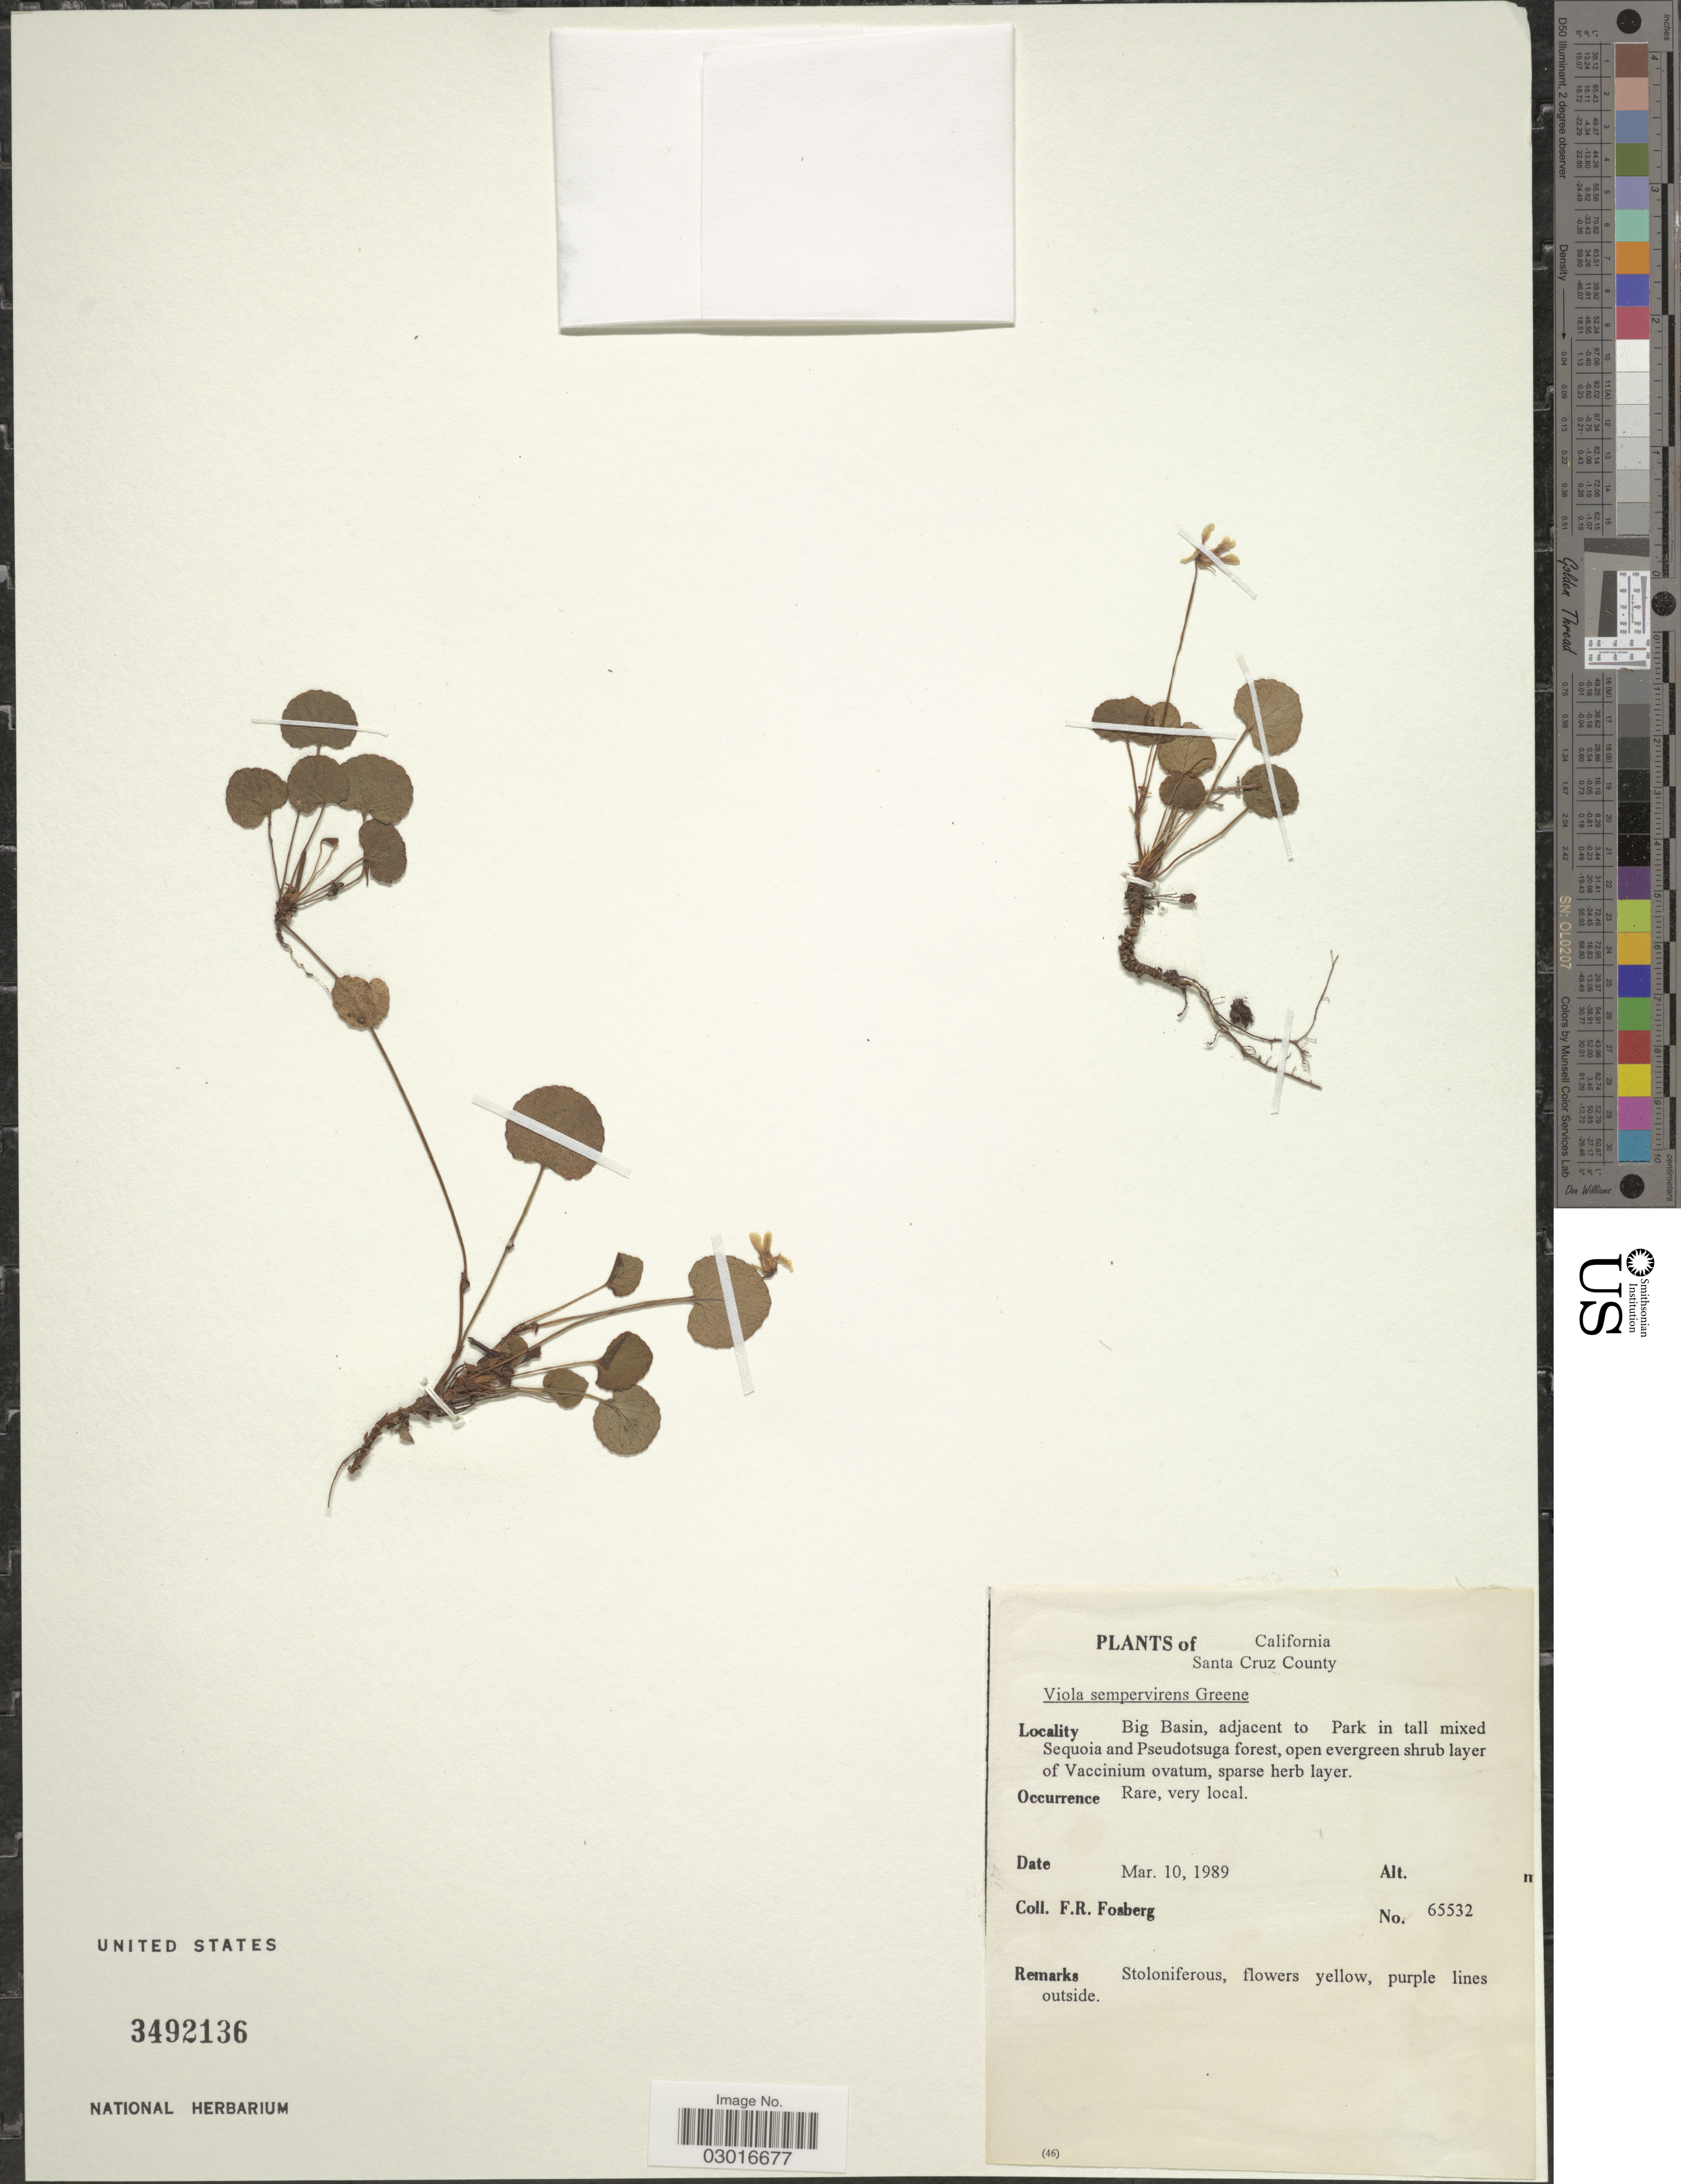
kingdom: Plantae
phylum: Tracheophyta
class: Magnoliopsida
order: Malpighiales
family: Violaceae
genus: Viola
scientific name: Viola sempervirens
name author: Greene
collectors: F. R. Fosberg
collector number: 65532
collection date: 1989-03-10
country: United States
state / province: California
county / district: Santa Cruz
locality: Santa Cruz County. Big Basin, adjacent to Park.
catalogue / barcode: US 3492136